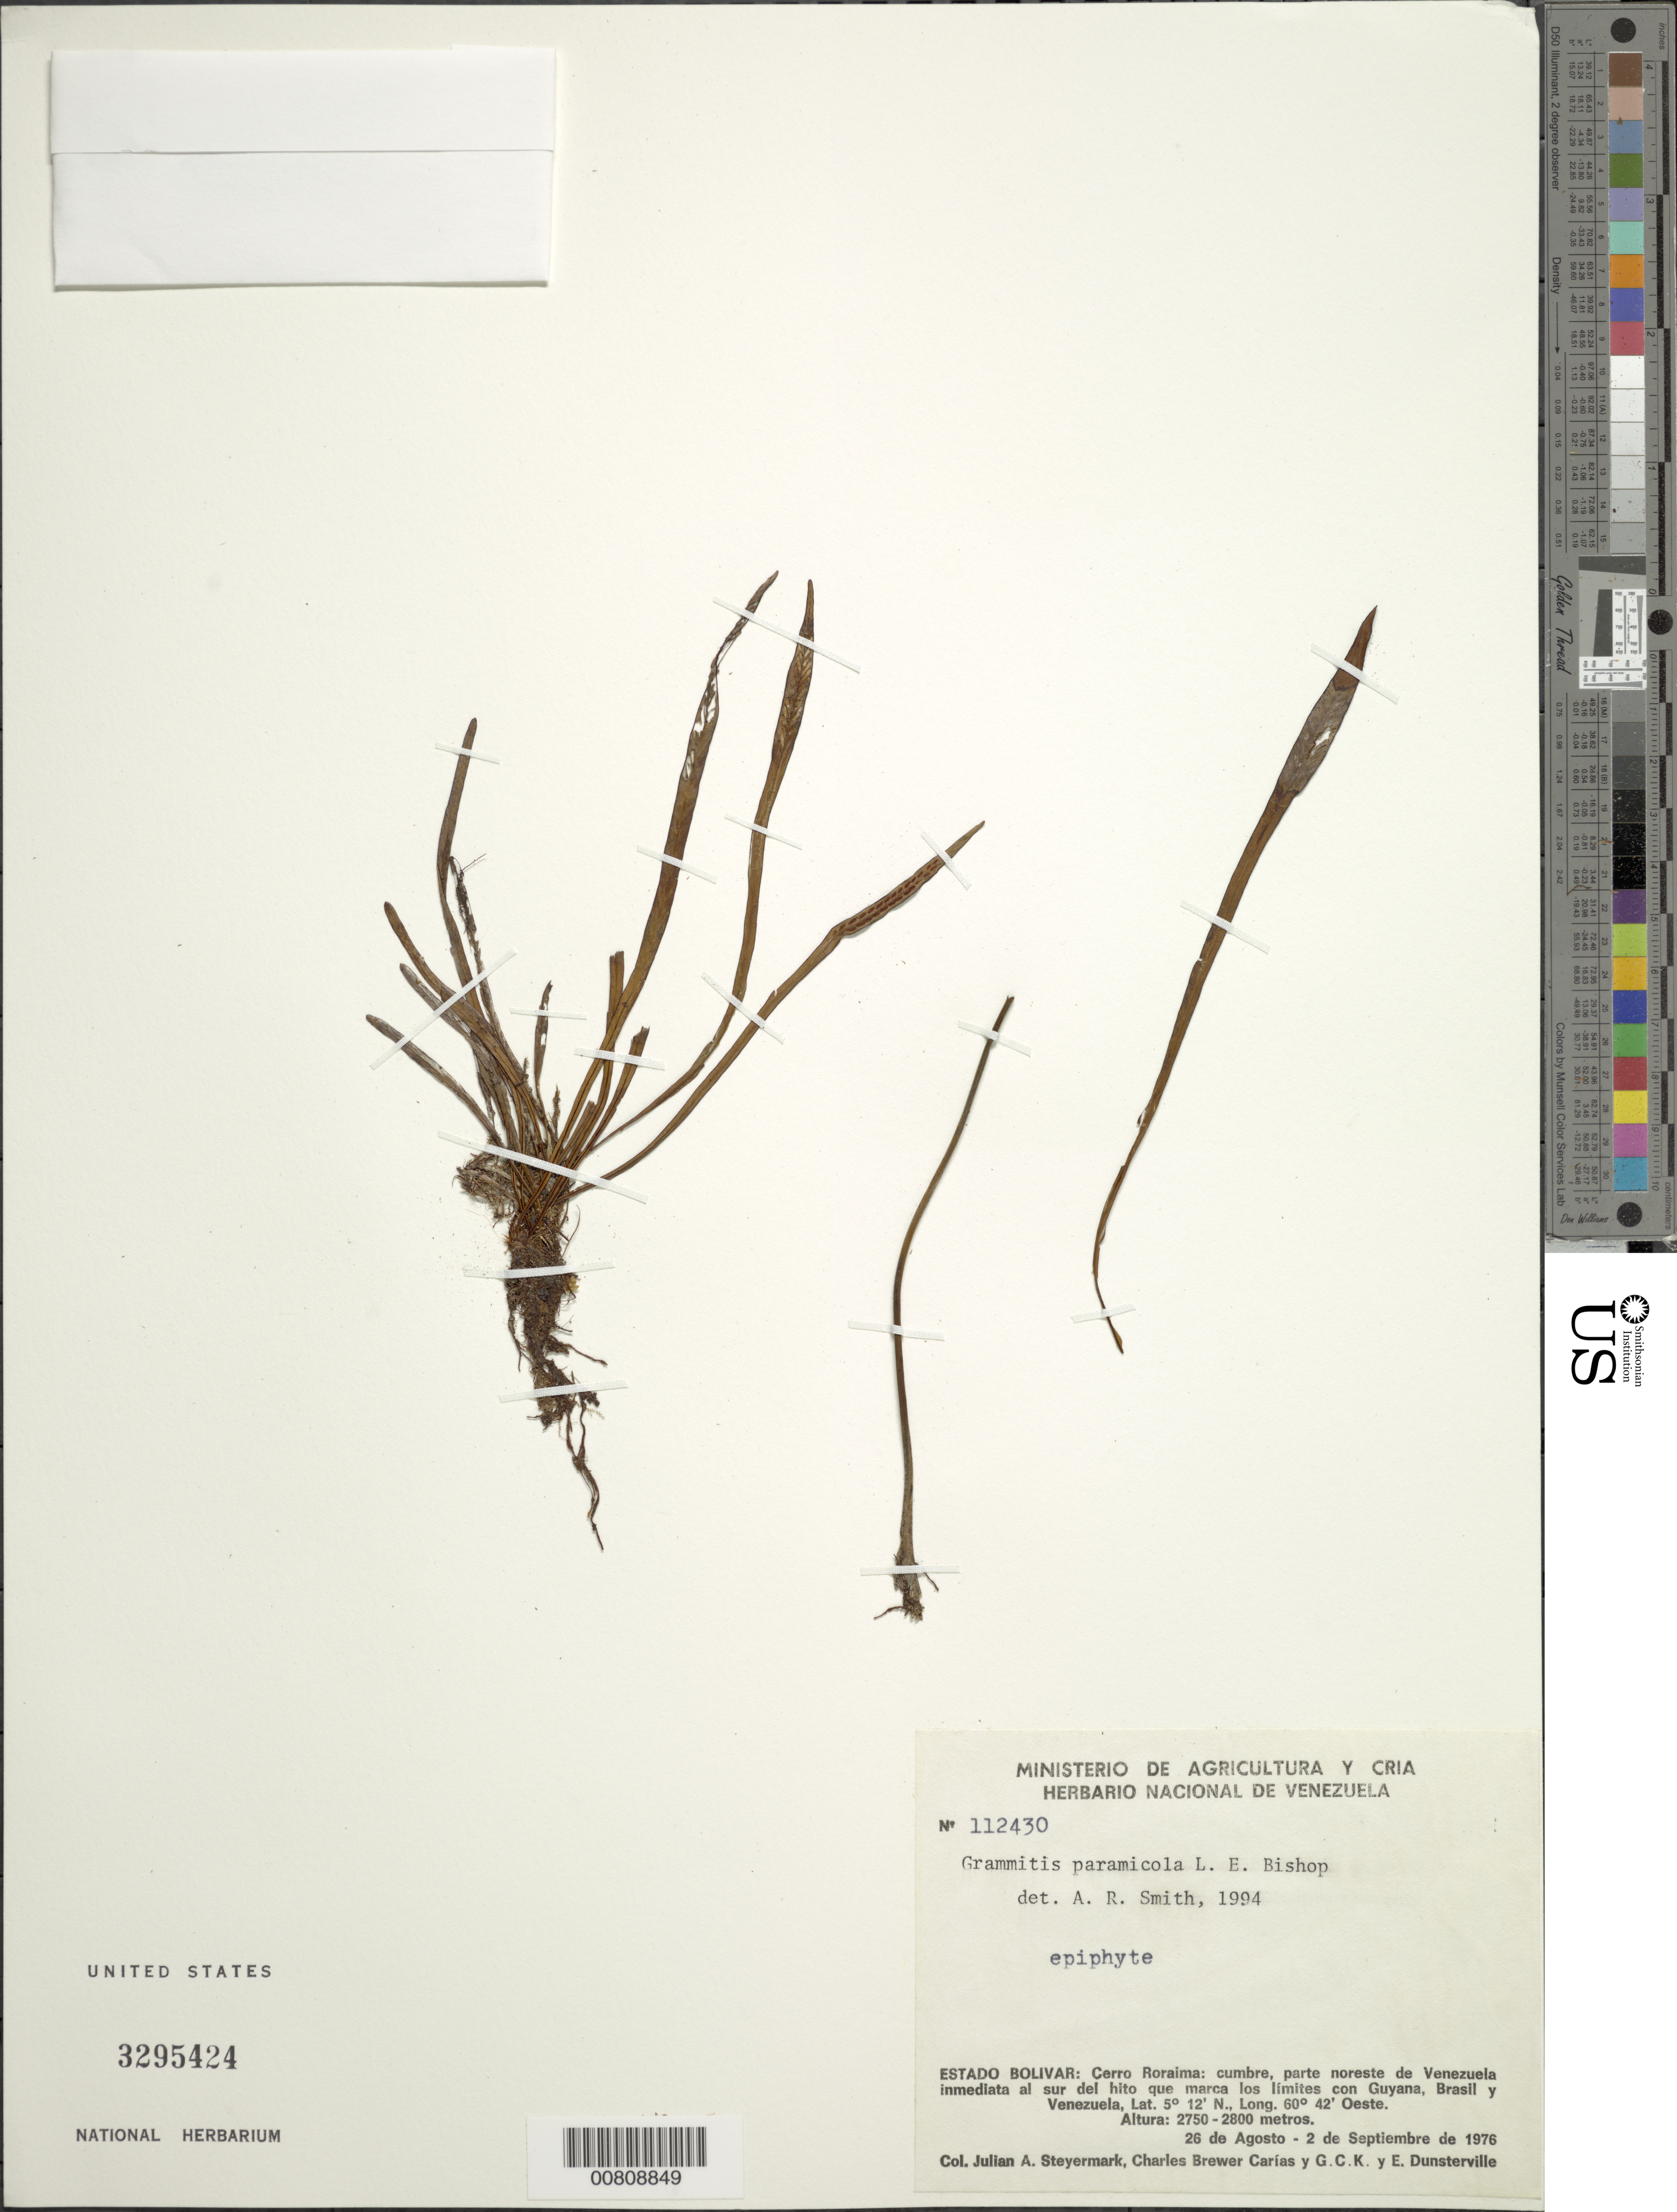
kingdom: Plantae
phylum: Tracheophyta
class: Polypodiopsida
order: Polypodiales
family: Polypodiaceae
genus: Grammitis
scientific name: Grammitis fluminensis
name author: Fée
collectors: J. Steyermark, C. Brewer-Carias, G. C. K. Dunsterville & E. Dunsterville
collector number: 112430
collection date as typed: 26-Aug-76 to 2-Sep-76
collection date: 1976-08-26/1976-09-02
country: Venezuela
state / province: Bolívar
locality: Cerro Roraima: cumbre, parte NO de Venezuela inmediata al S del hito que marca los limites con Guyana, Brasil, y Venezuela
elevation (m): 2750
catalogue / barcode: US 3295424